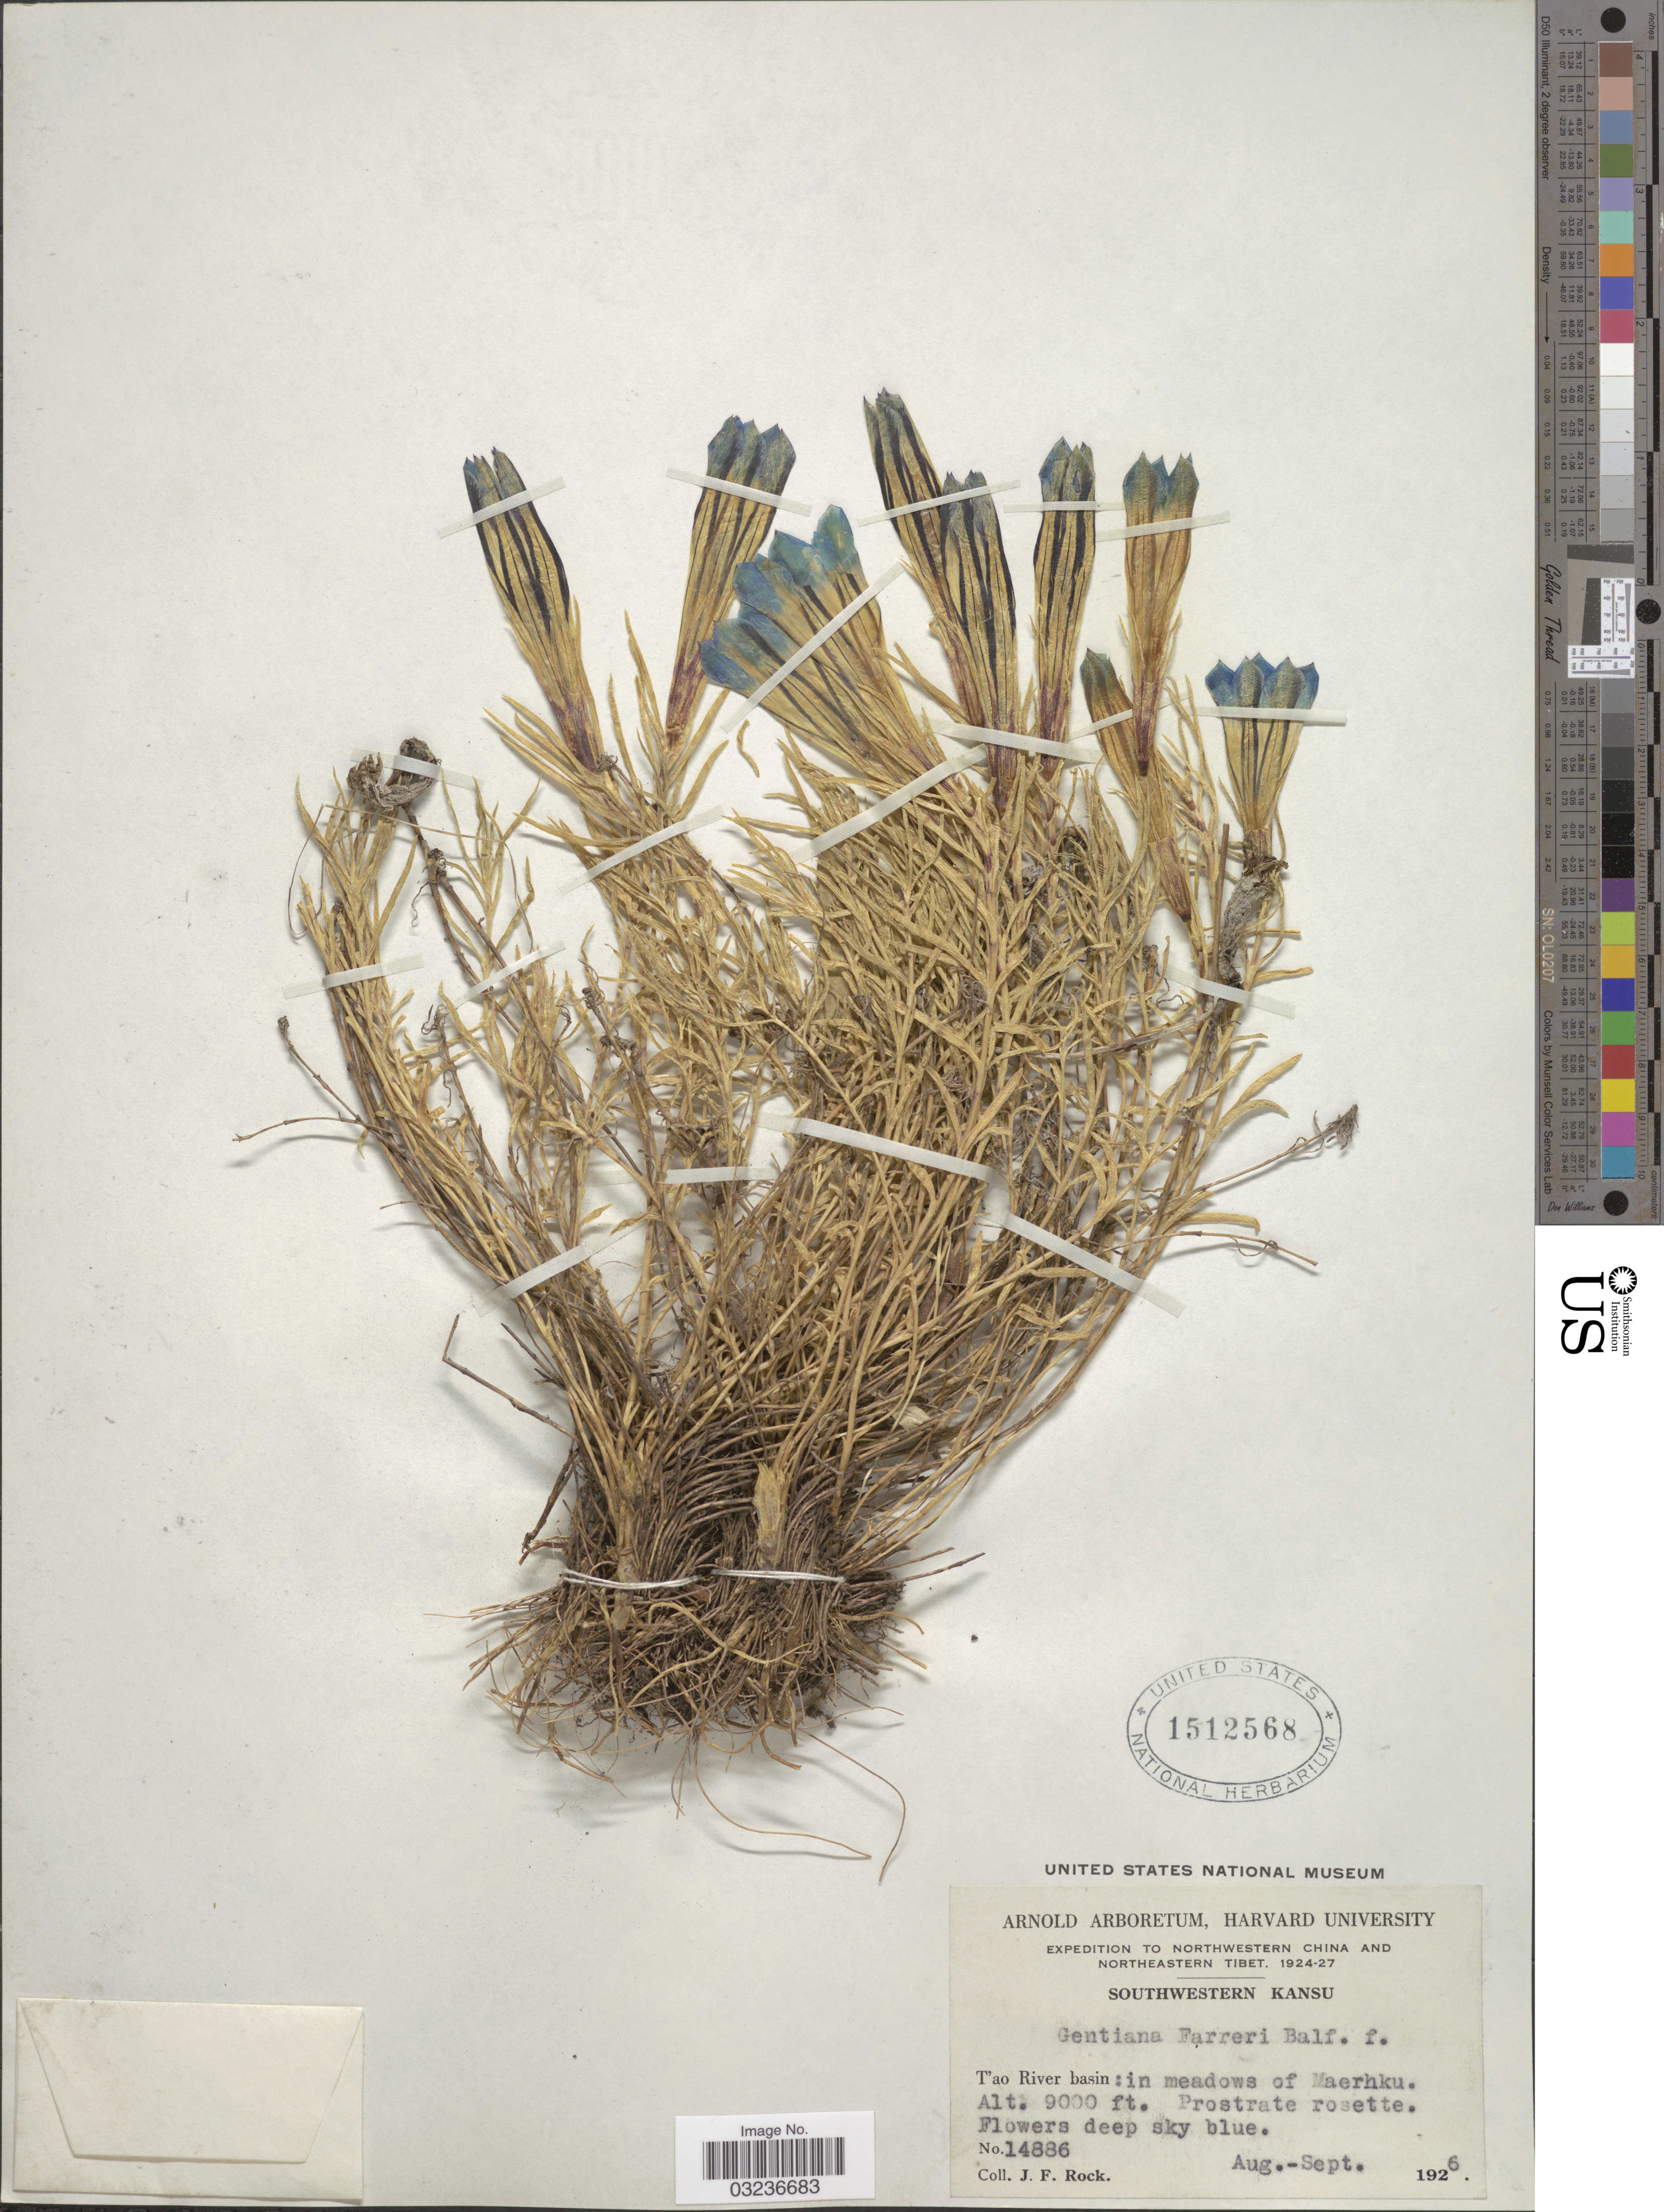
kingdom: Plantae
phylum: Tracheophyta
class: Magnoliopsida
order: Gentianales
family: Gentianaceae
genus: Gentiana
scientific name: Gentiana farreri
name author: Balf. f.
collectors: J. Rock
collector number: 14886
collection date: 1926-08/1926-09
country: China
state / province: Gansu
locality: Northwestern China and Northeastern Tibet, Southwestern Kansu, T'ao River basin: in meadows of Maerhku.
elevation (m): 2743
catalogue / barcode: US 1512568